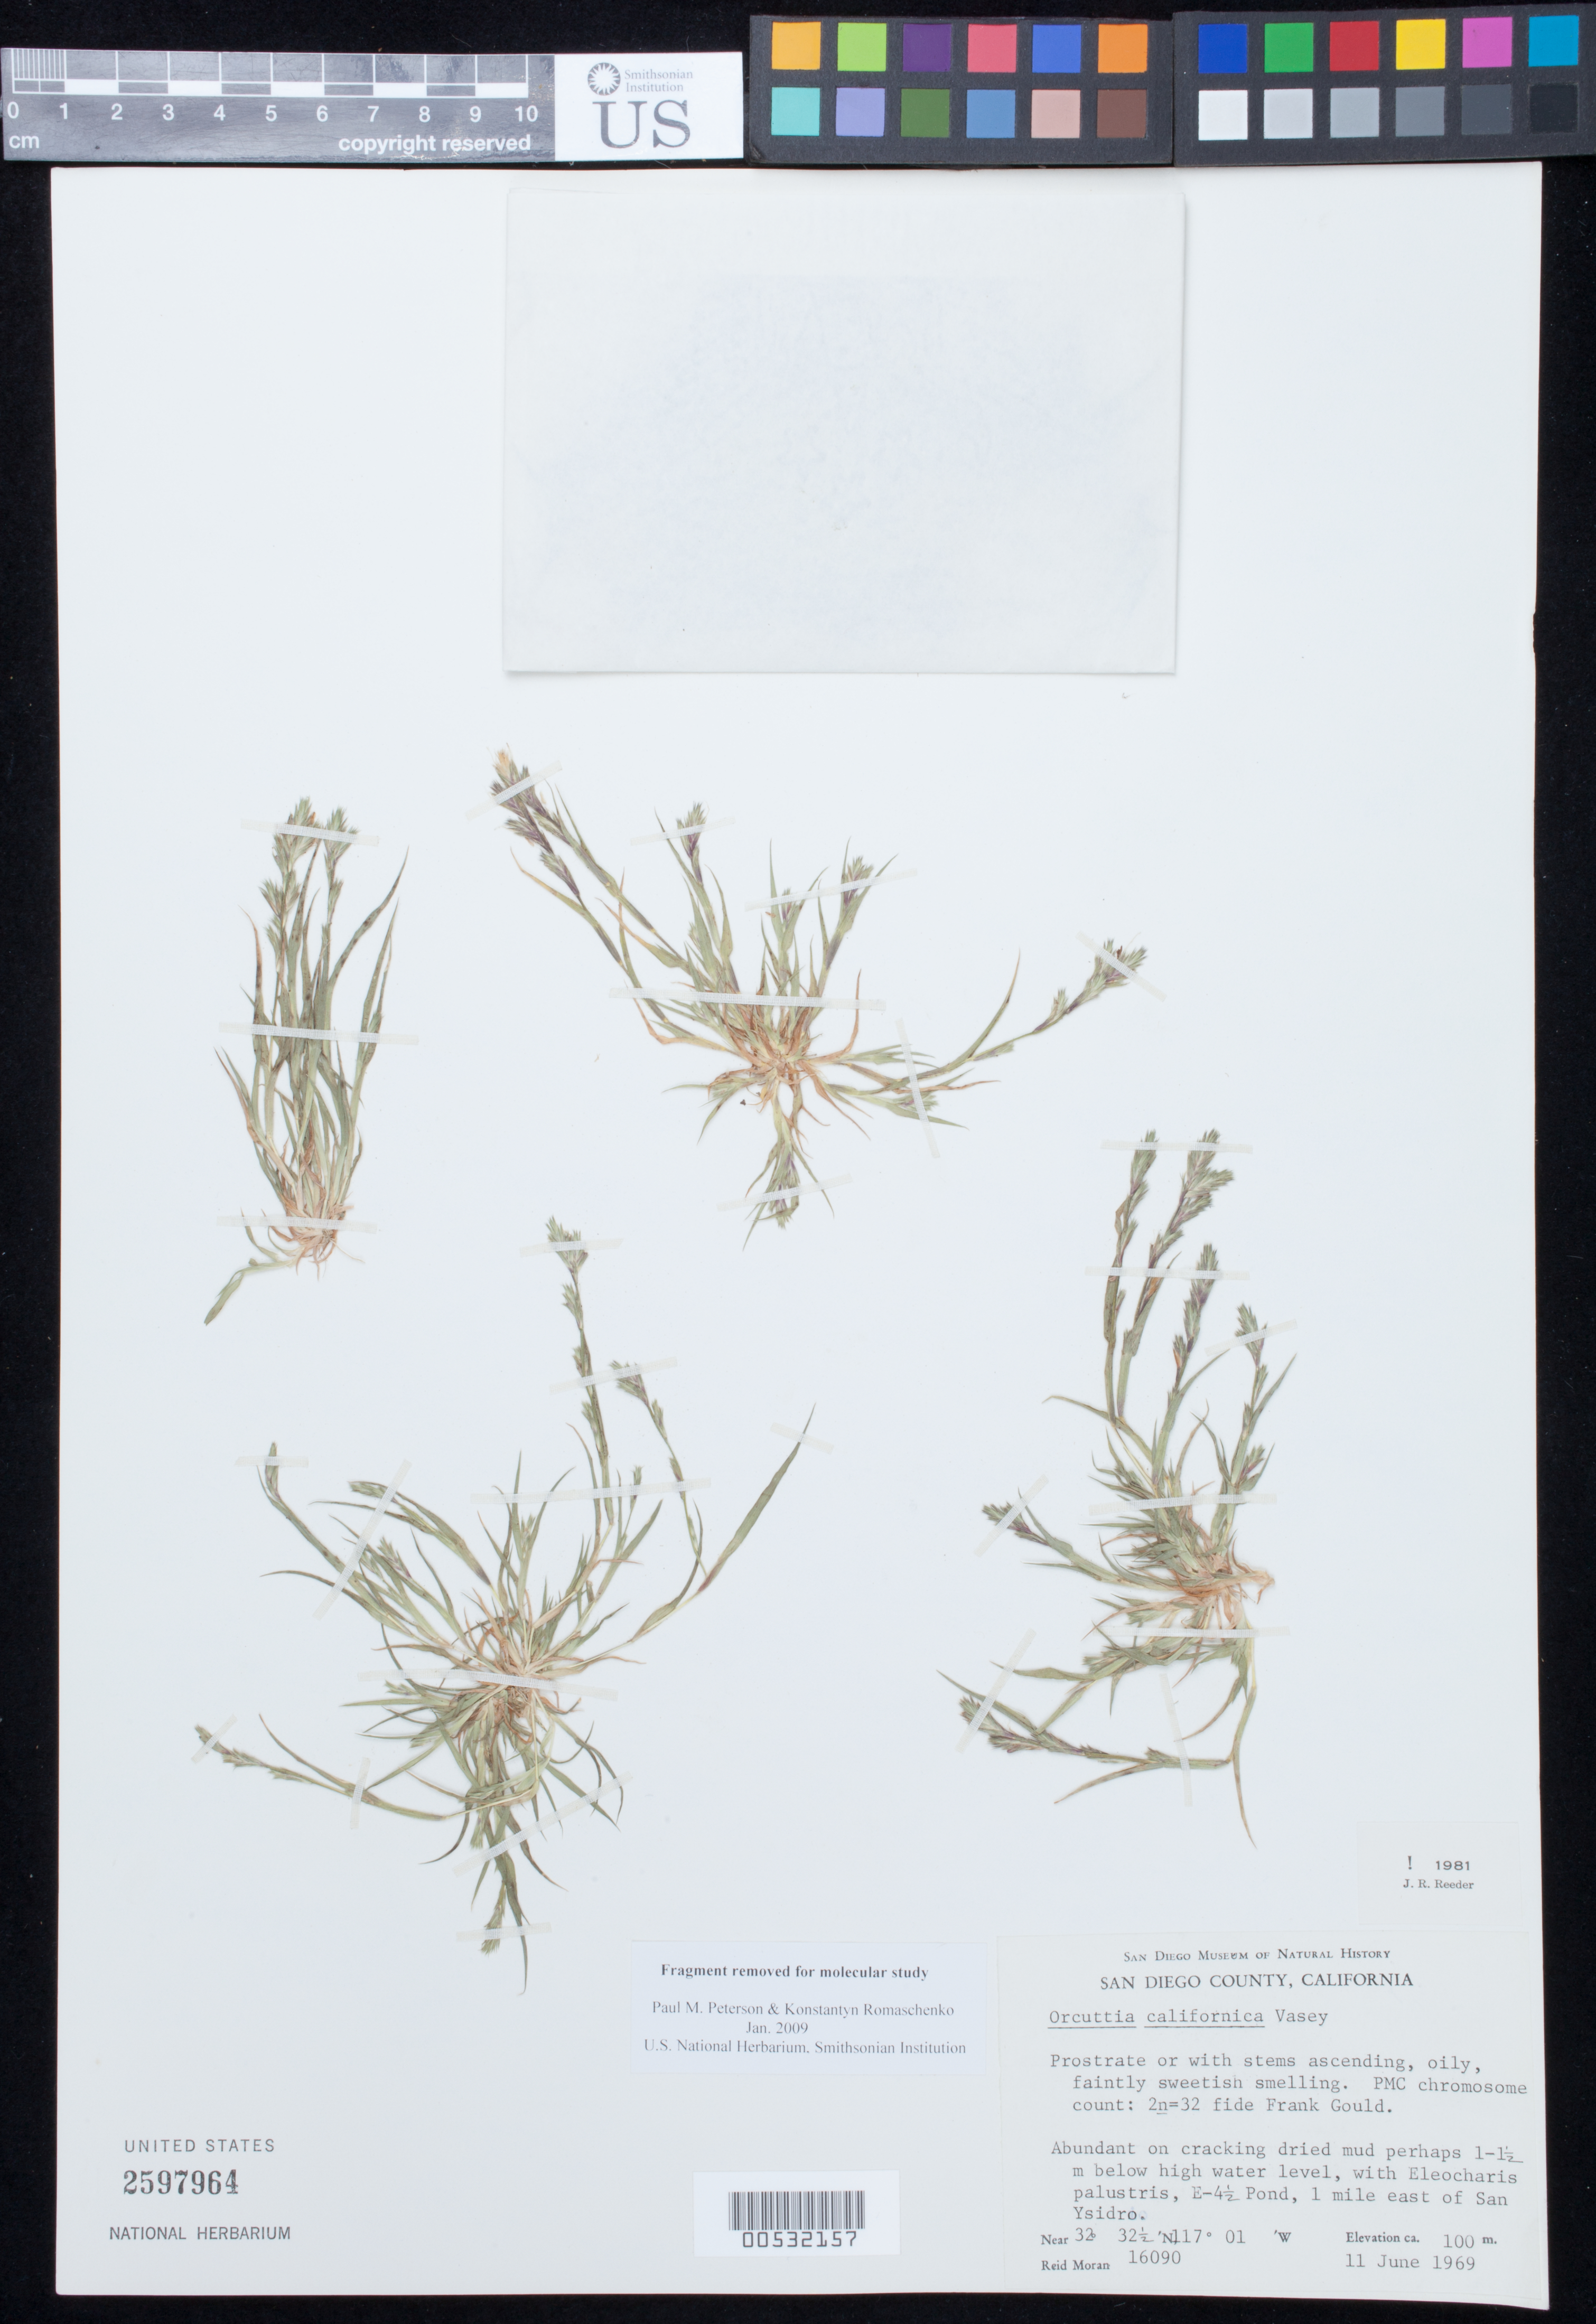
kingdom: Plantae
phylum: Tracheophyta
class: Liliopsida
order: Poales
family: Poaceae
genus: Orcuttia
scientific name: Orcuttia californica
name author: Vasey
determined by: Reeder, J. R., (UNITED STATES)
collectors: R. V. Moran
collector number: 16090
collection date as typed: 11 Jun 1969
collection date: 1969-06-11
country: United States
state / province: California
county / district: San Diego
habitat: Abundant on cracking dried mud perhaps 1-1.5 m below high water level, with Eleocharis palustris, E-4.5 Pond.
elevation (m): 100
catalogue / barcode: US 2597964